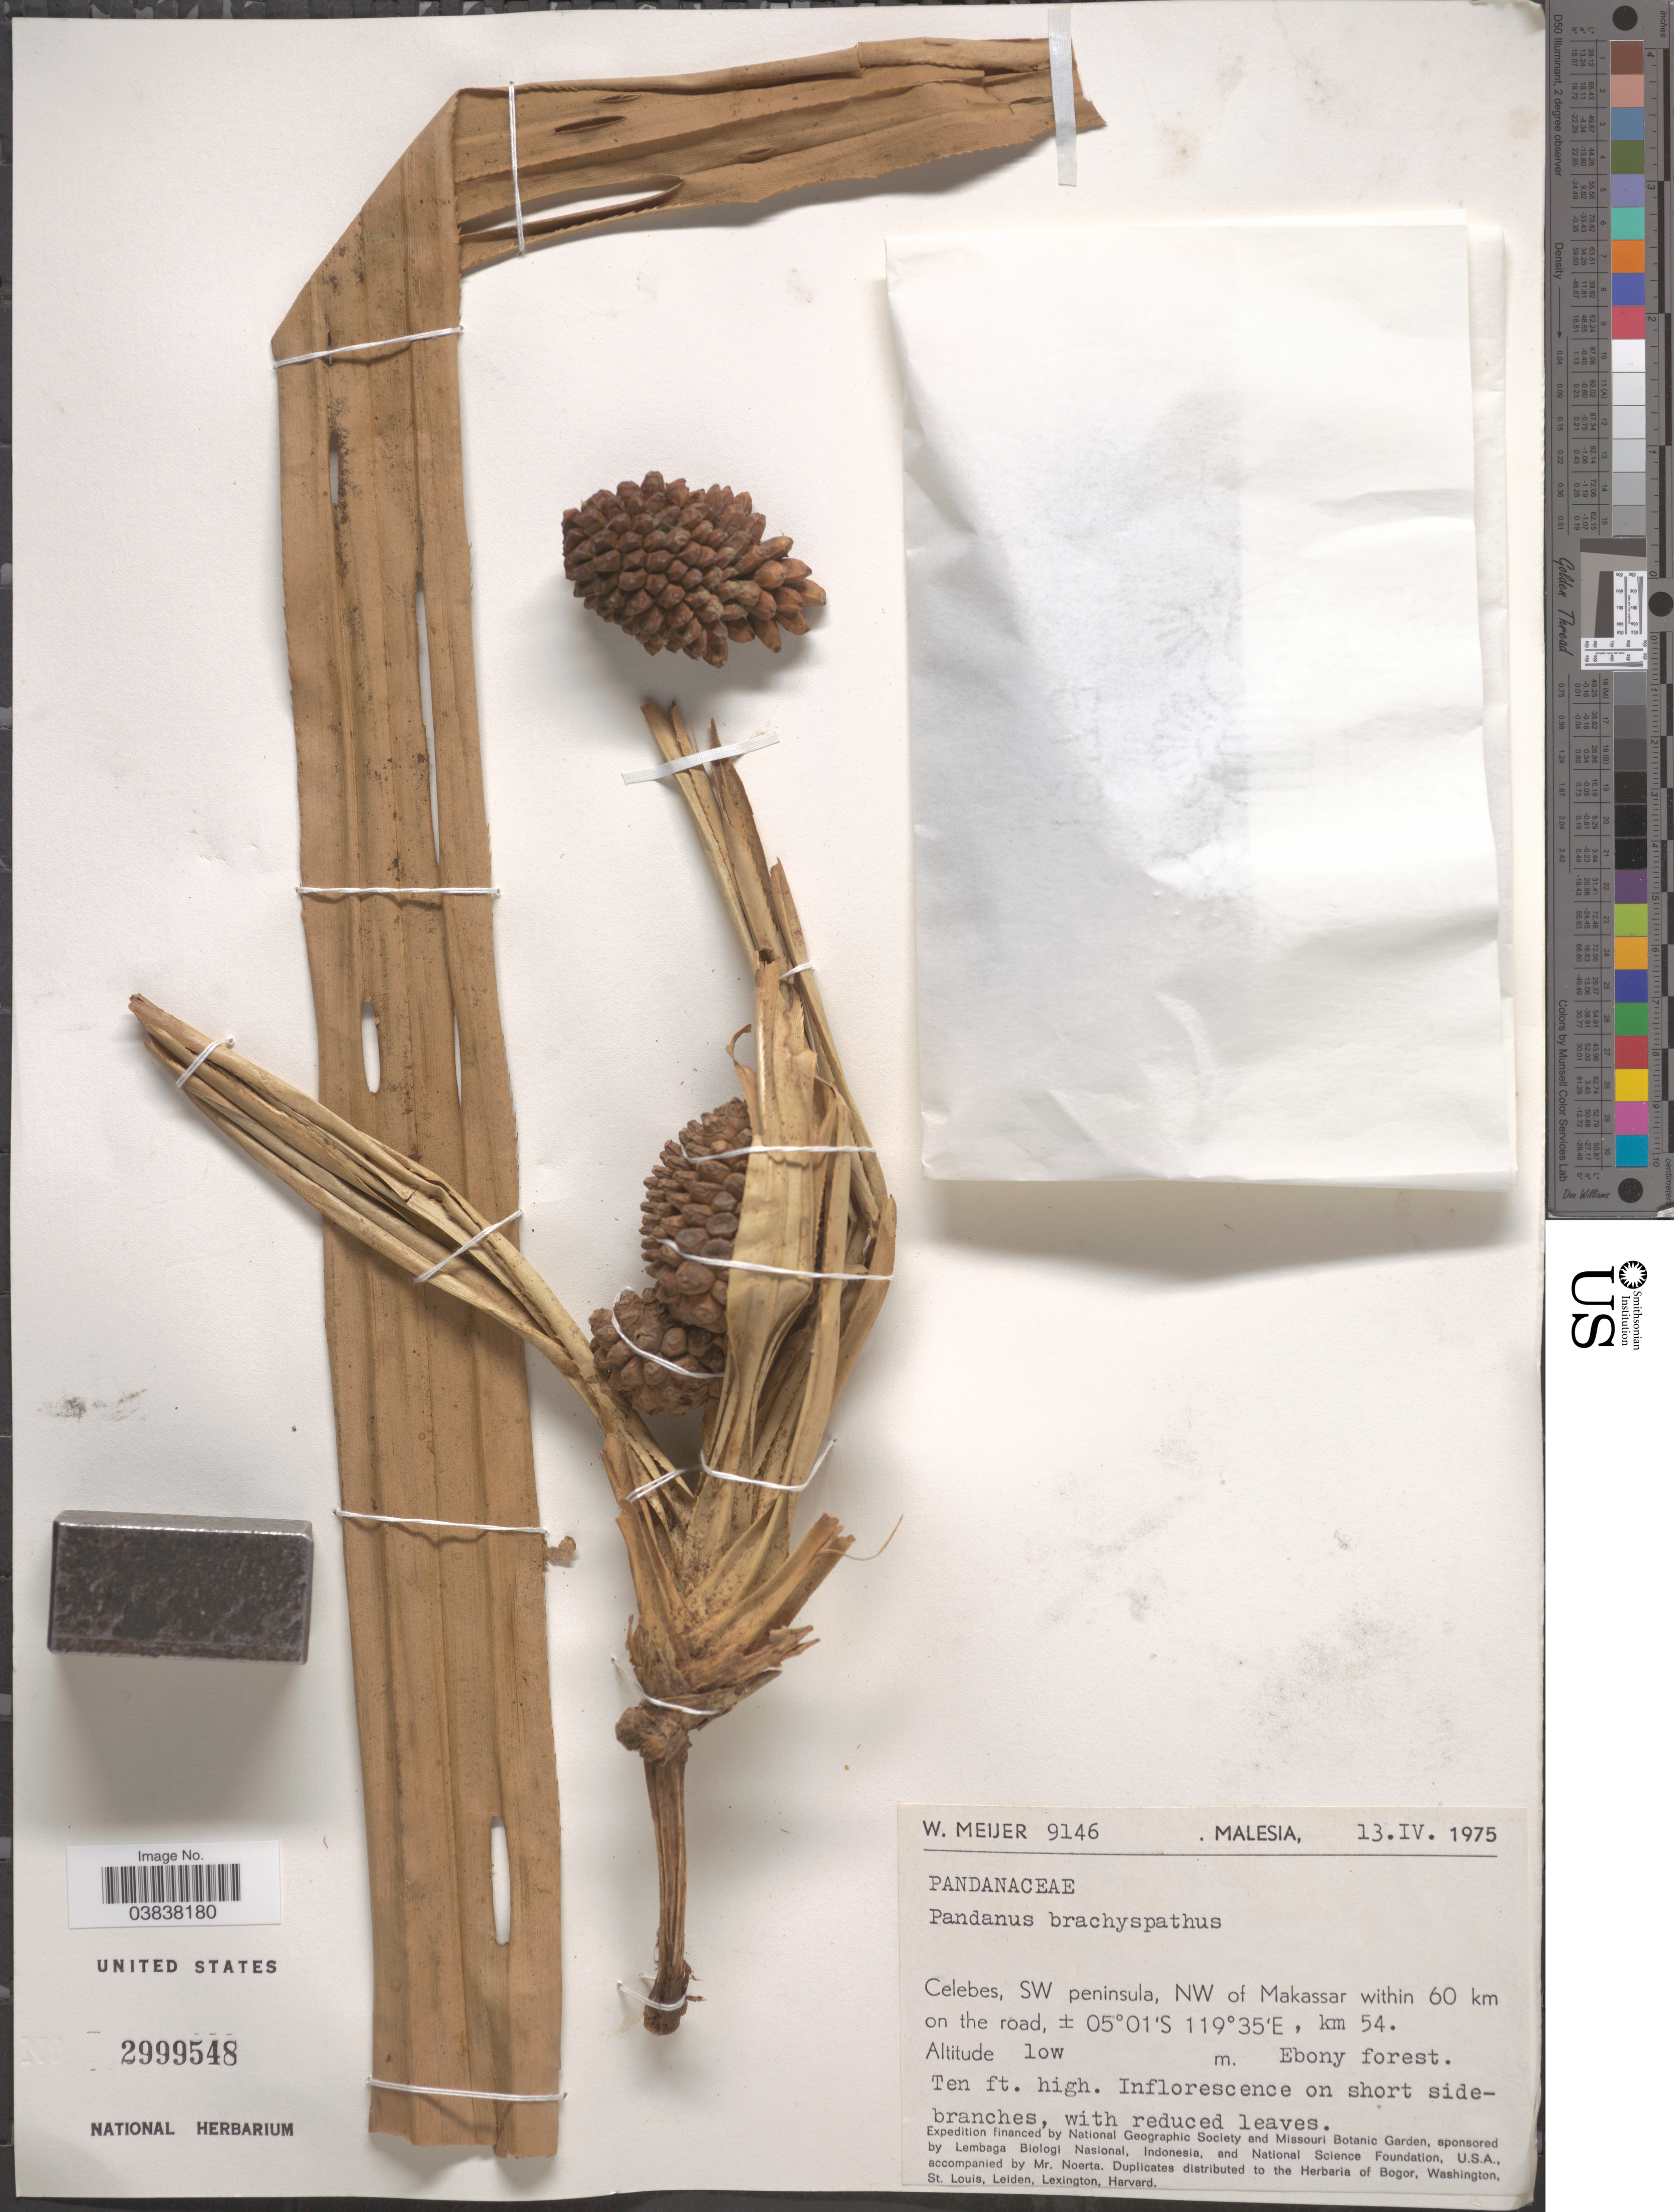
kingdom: Plantae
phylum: Tracheophyta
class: Liliopsida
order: Pandanales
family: Pandanaceae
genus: Pandanus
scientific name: Pandanus brachyspathus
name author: Martelli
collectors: W. Meijer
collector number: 9146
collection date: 1975-04-13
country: Malaysia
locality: Celebes, SW peninsula, NW of Makassar within 60 km on the road.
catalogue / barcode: US 2999548